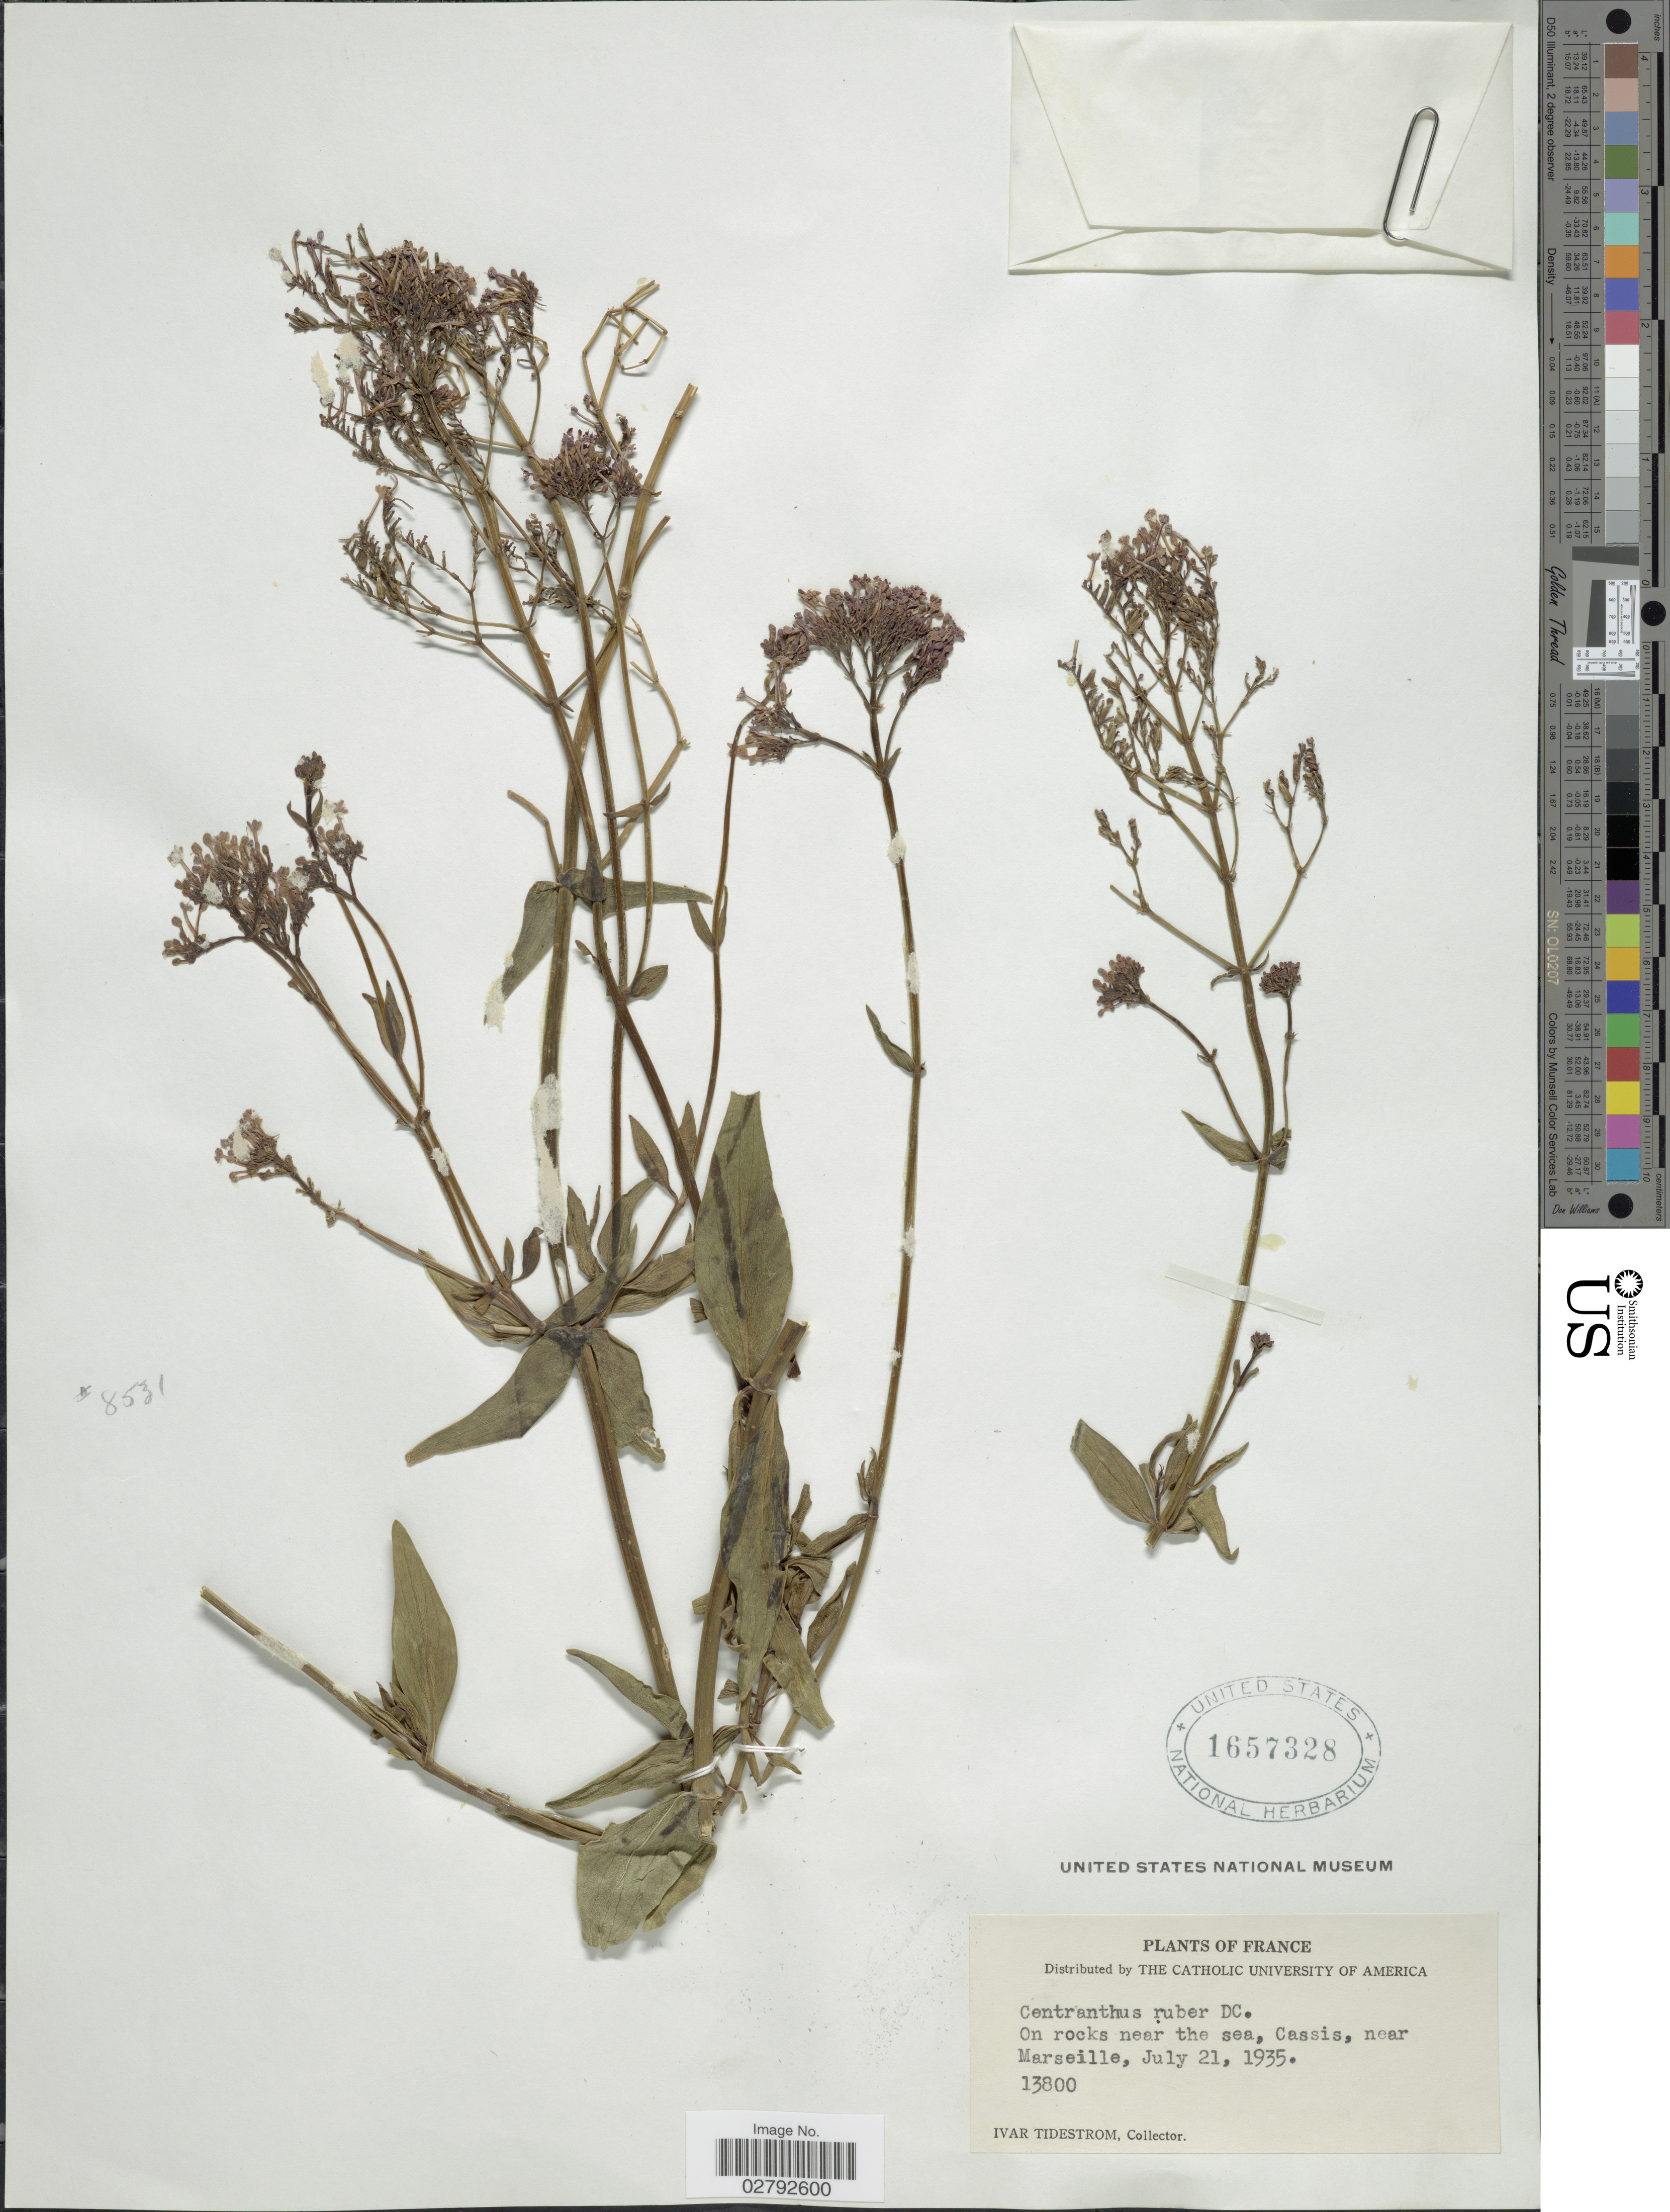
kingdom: Plantae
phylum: Tracheophyta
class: Magnoliopsida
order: Dipsacales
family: Caprifoliaceae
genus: Centranthus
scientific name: Centranthus ruber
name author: (L.) DC.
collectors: I. F. Tidestrom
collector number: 13800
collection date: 1935-07-21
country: France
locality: On rocks near the sea, Cassis, near Marseille.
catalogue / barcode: US 1657328